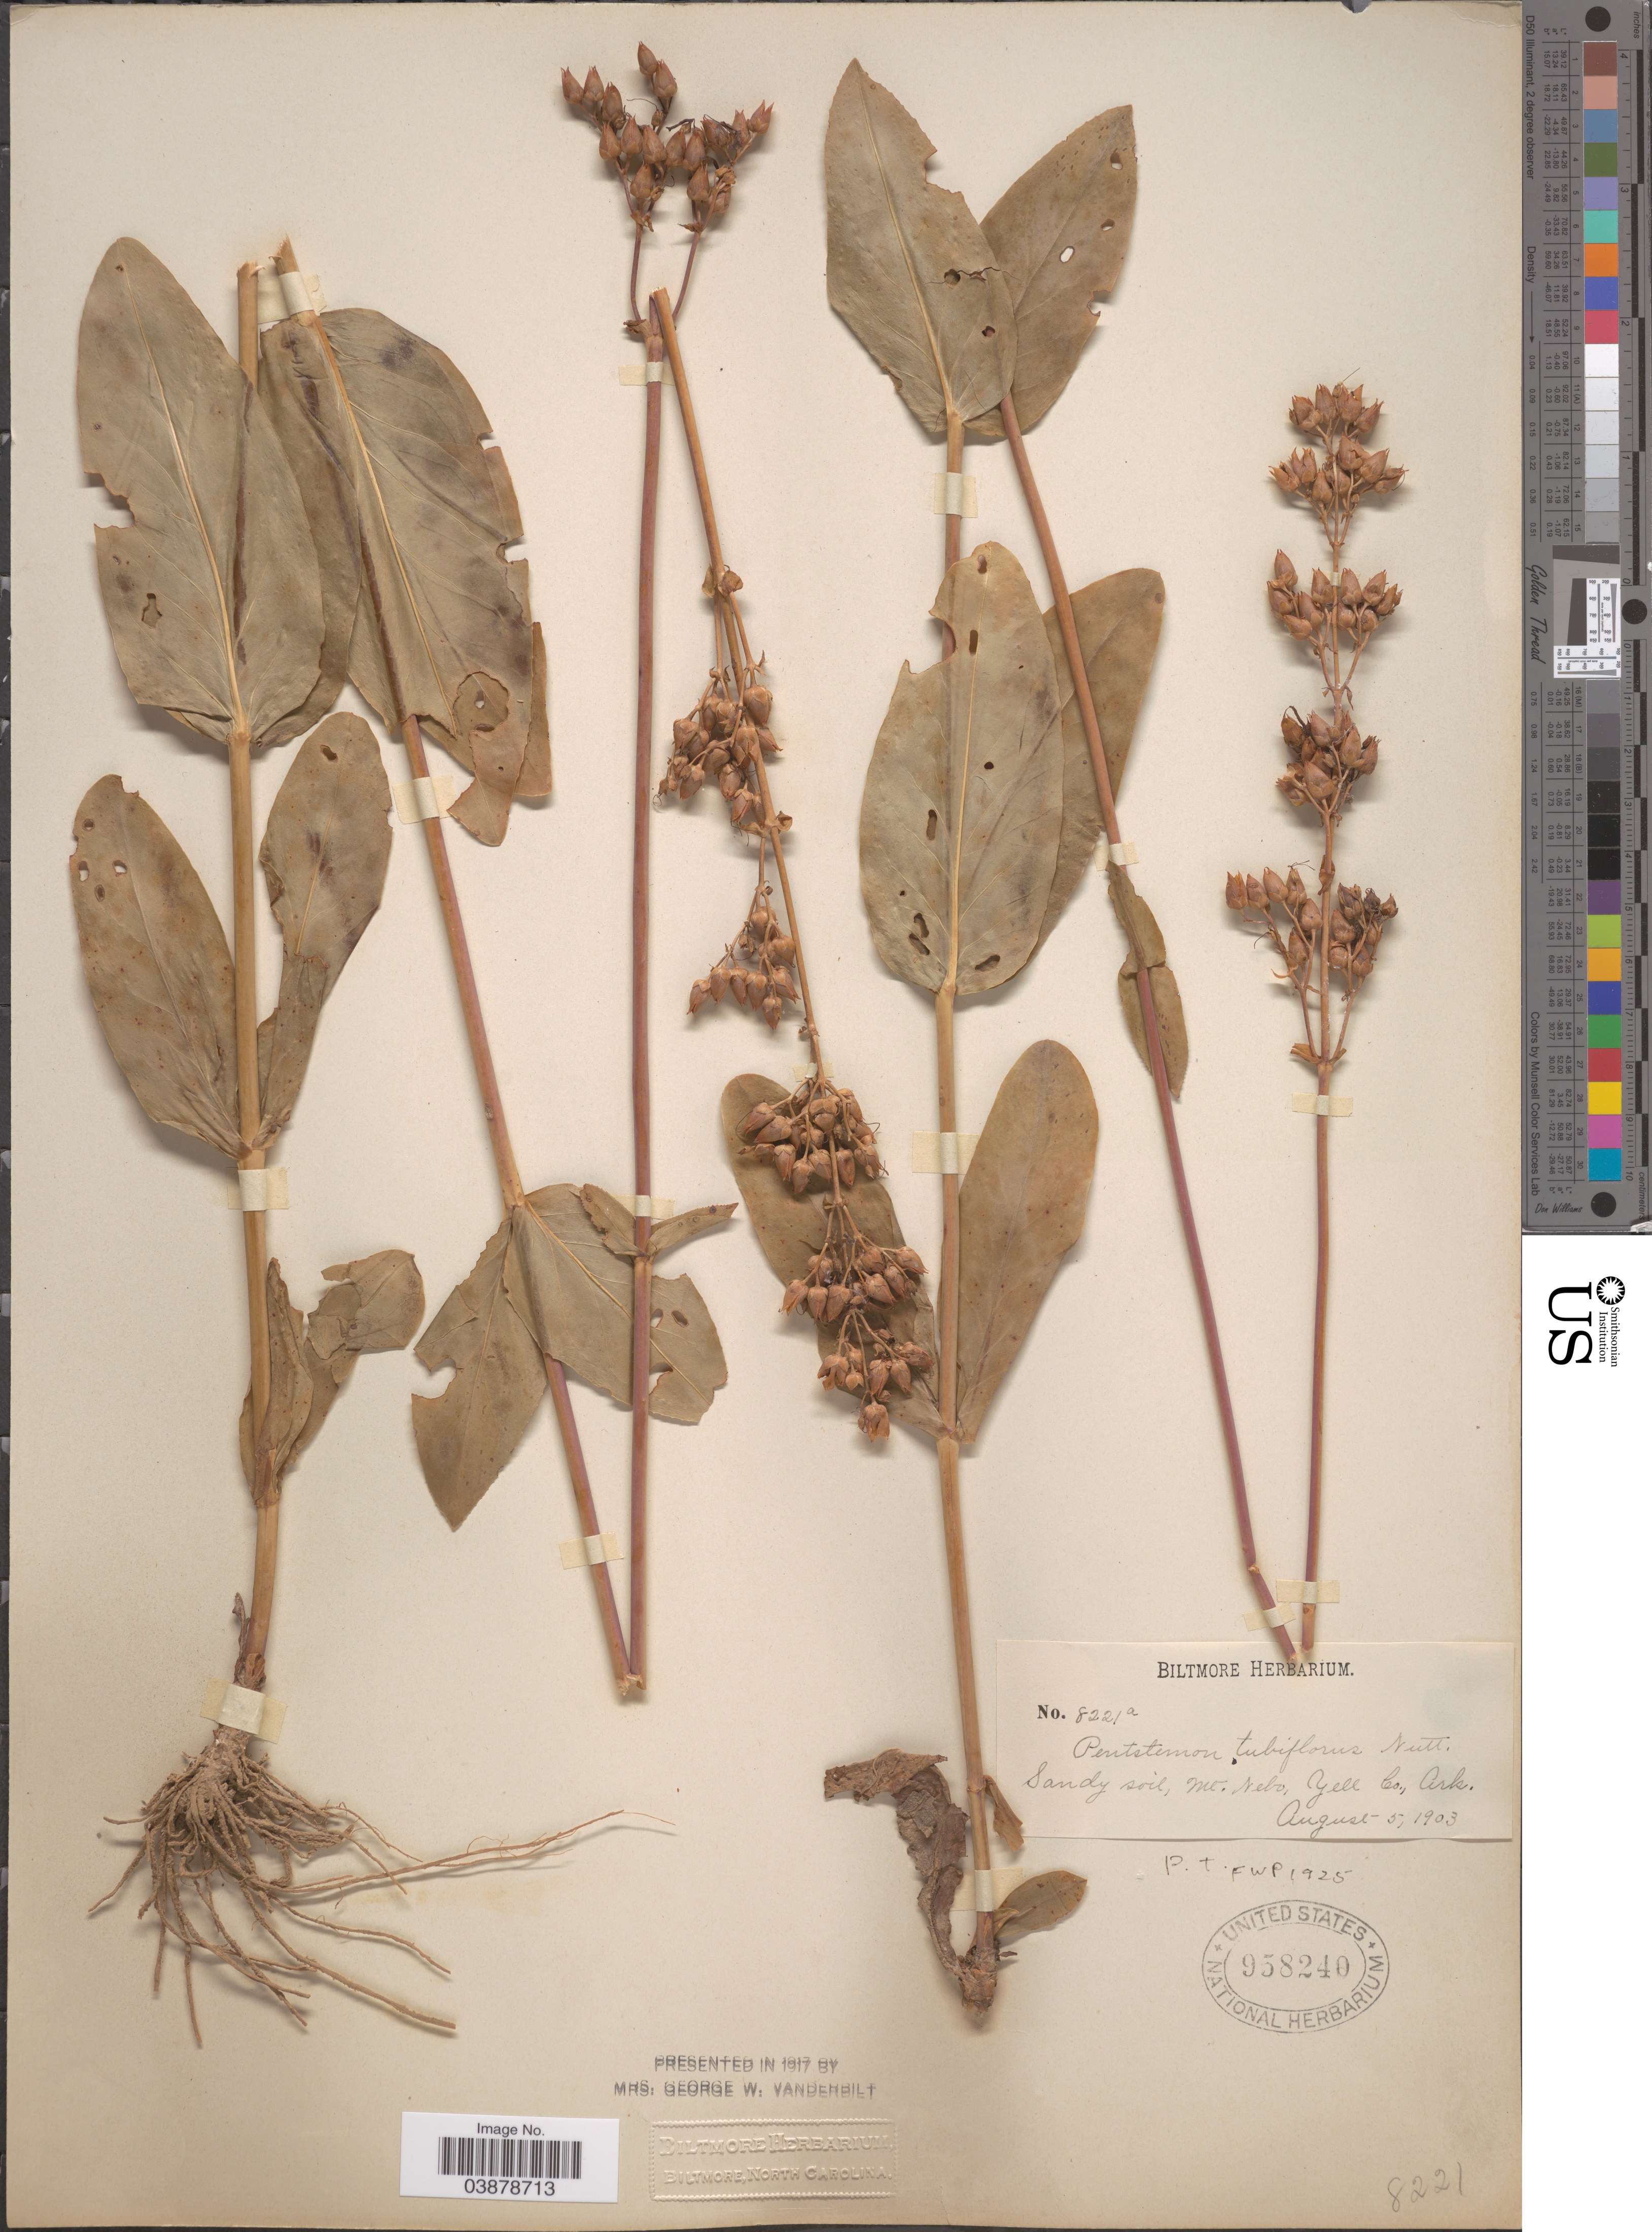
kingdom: Plantae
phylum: Tracheophyta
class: Magnoliopsida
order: Lamiales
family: Plantaginaceae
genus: Penstemon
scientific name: Penstemon tubaeflorus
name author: Nutt.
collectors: ex herb. Biltmore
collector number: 8221a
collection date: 1903-08-05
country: United States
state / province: Arkansas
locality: Sandy soil, Mt. Nebo, Yell Co.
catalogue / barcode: US 958240